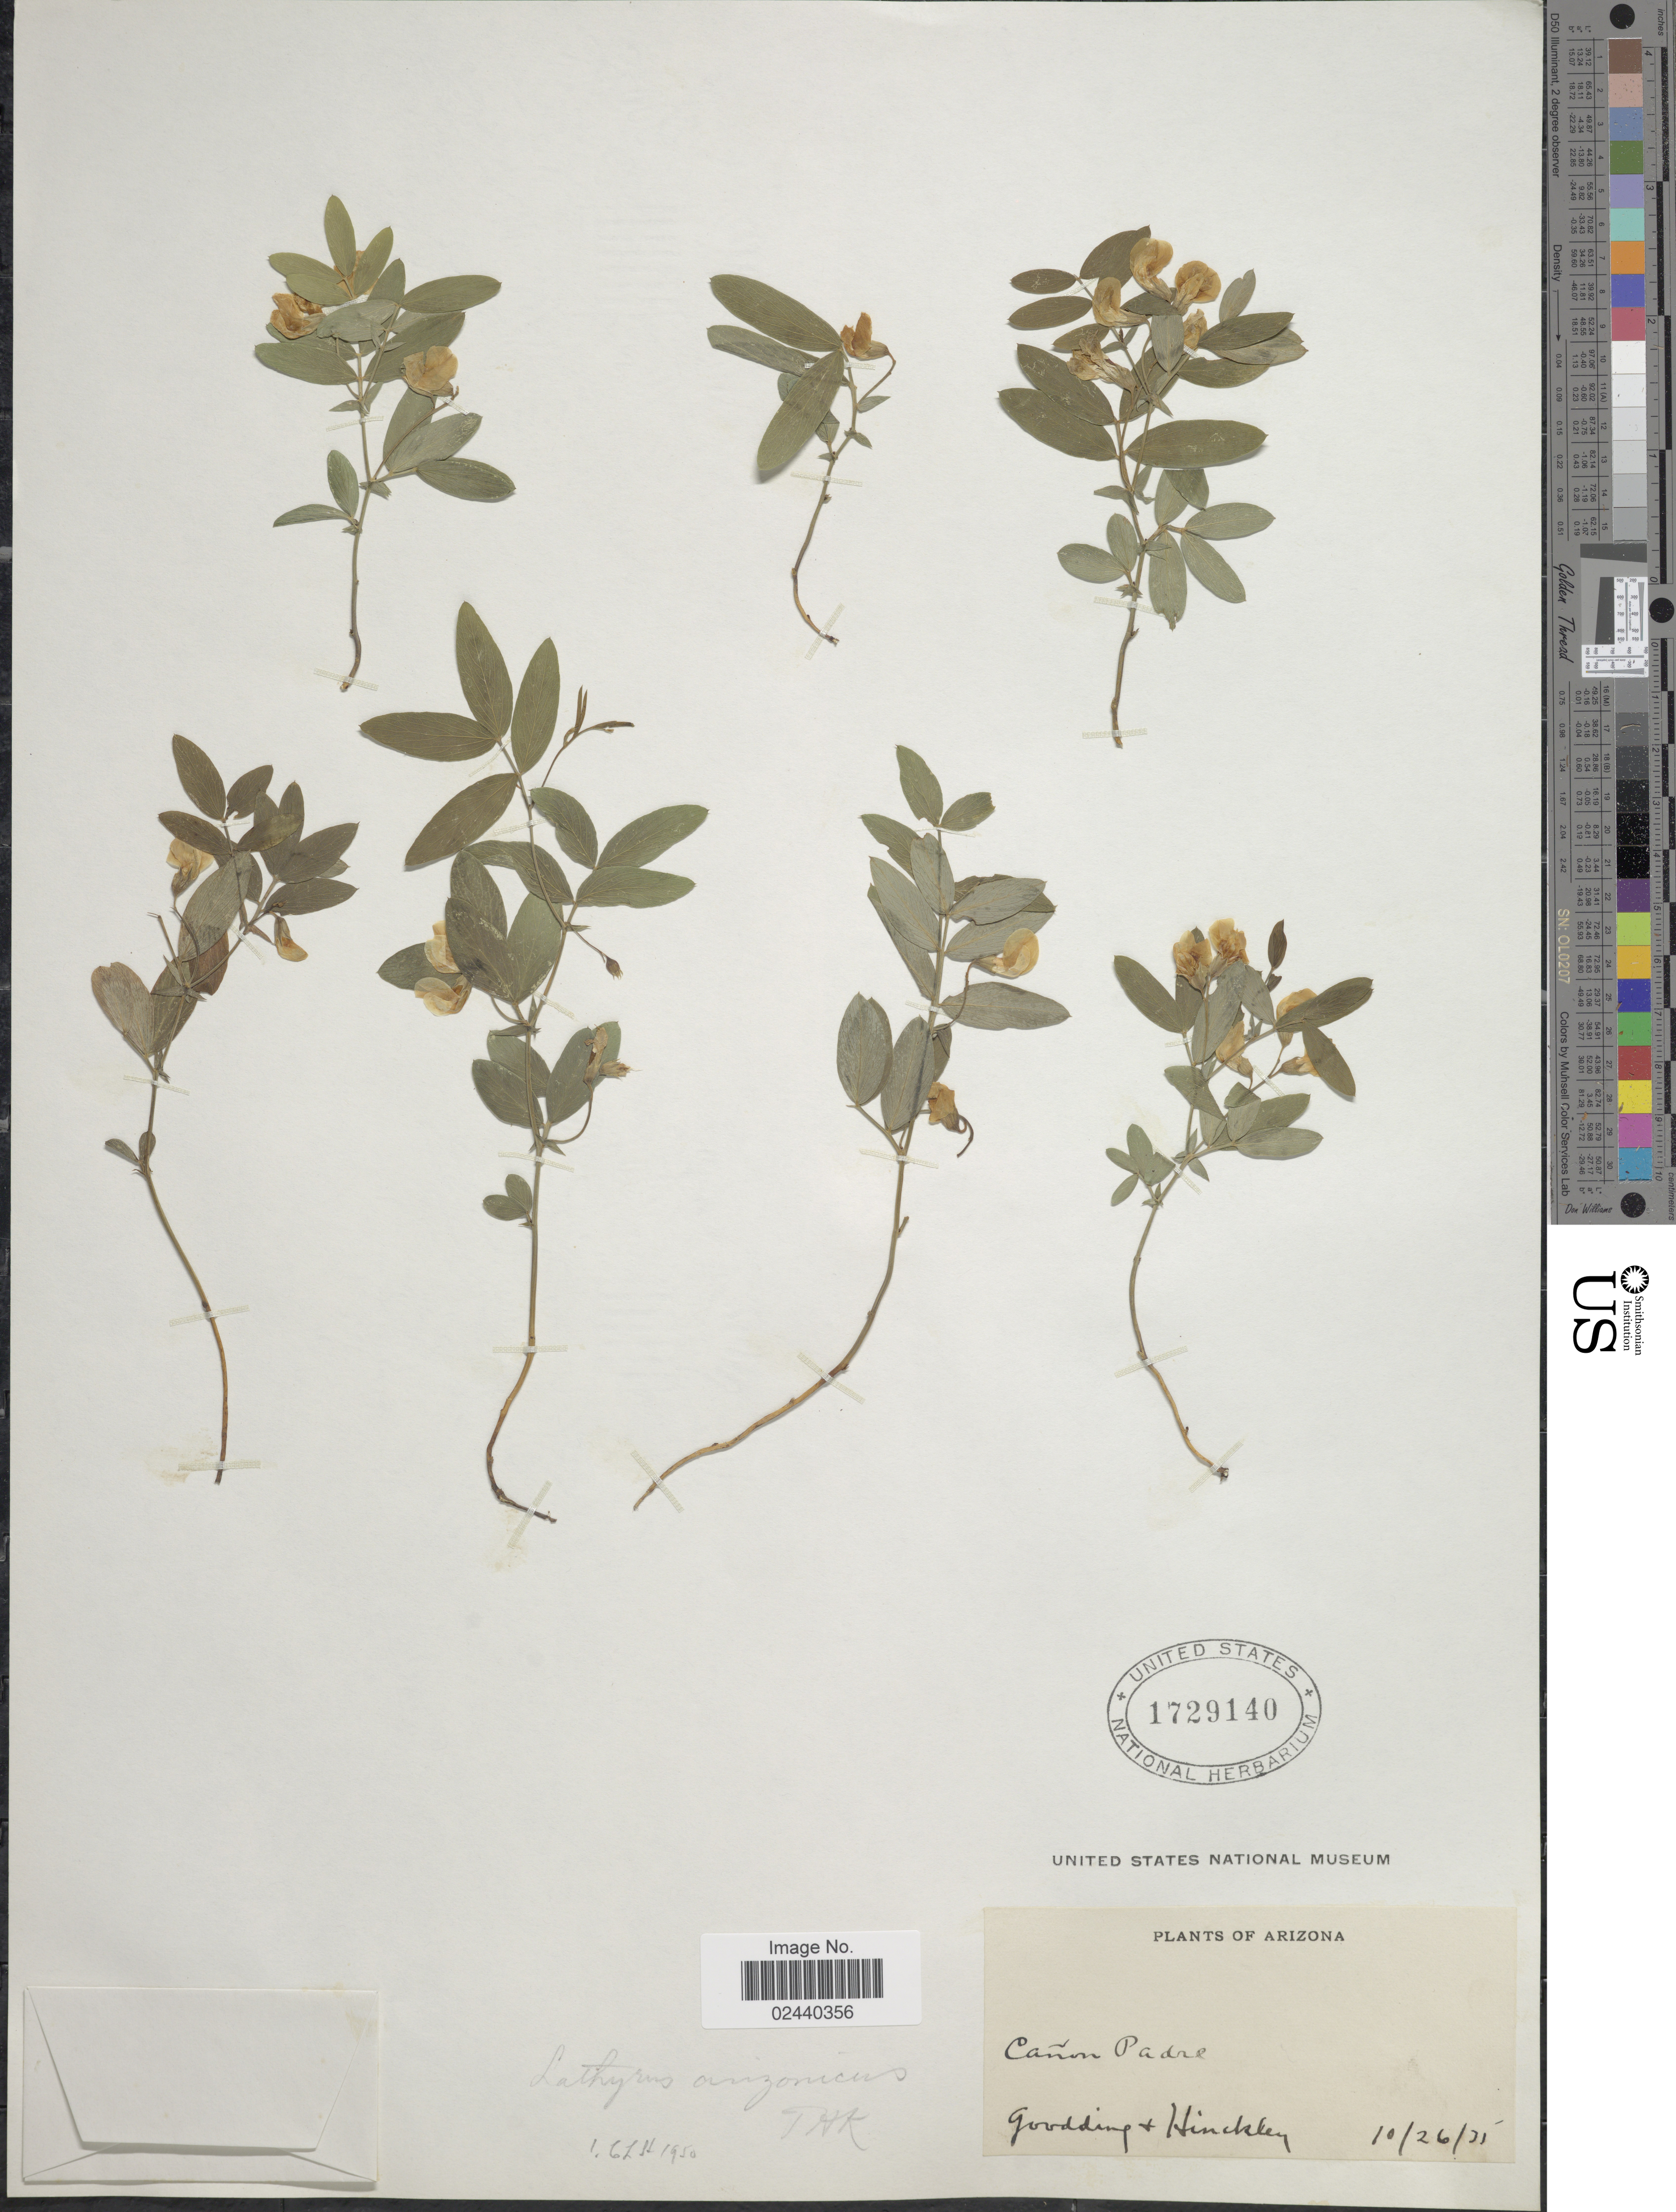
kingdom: Plantae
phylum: Tracheophyta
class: Magnoliopsida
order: Fabales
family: Fabaceae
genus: Lathyrus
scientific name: Lathyrus arizonicus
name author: Britton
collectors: Goodding & Hinckley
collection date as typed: Transcribed d/m/y: 26/10/31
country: United States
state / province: Arizona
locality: Canon Padre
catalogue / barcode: US 1729140